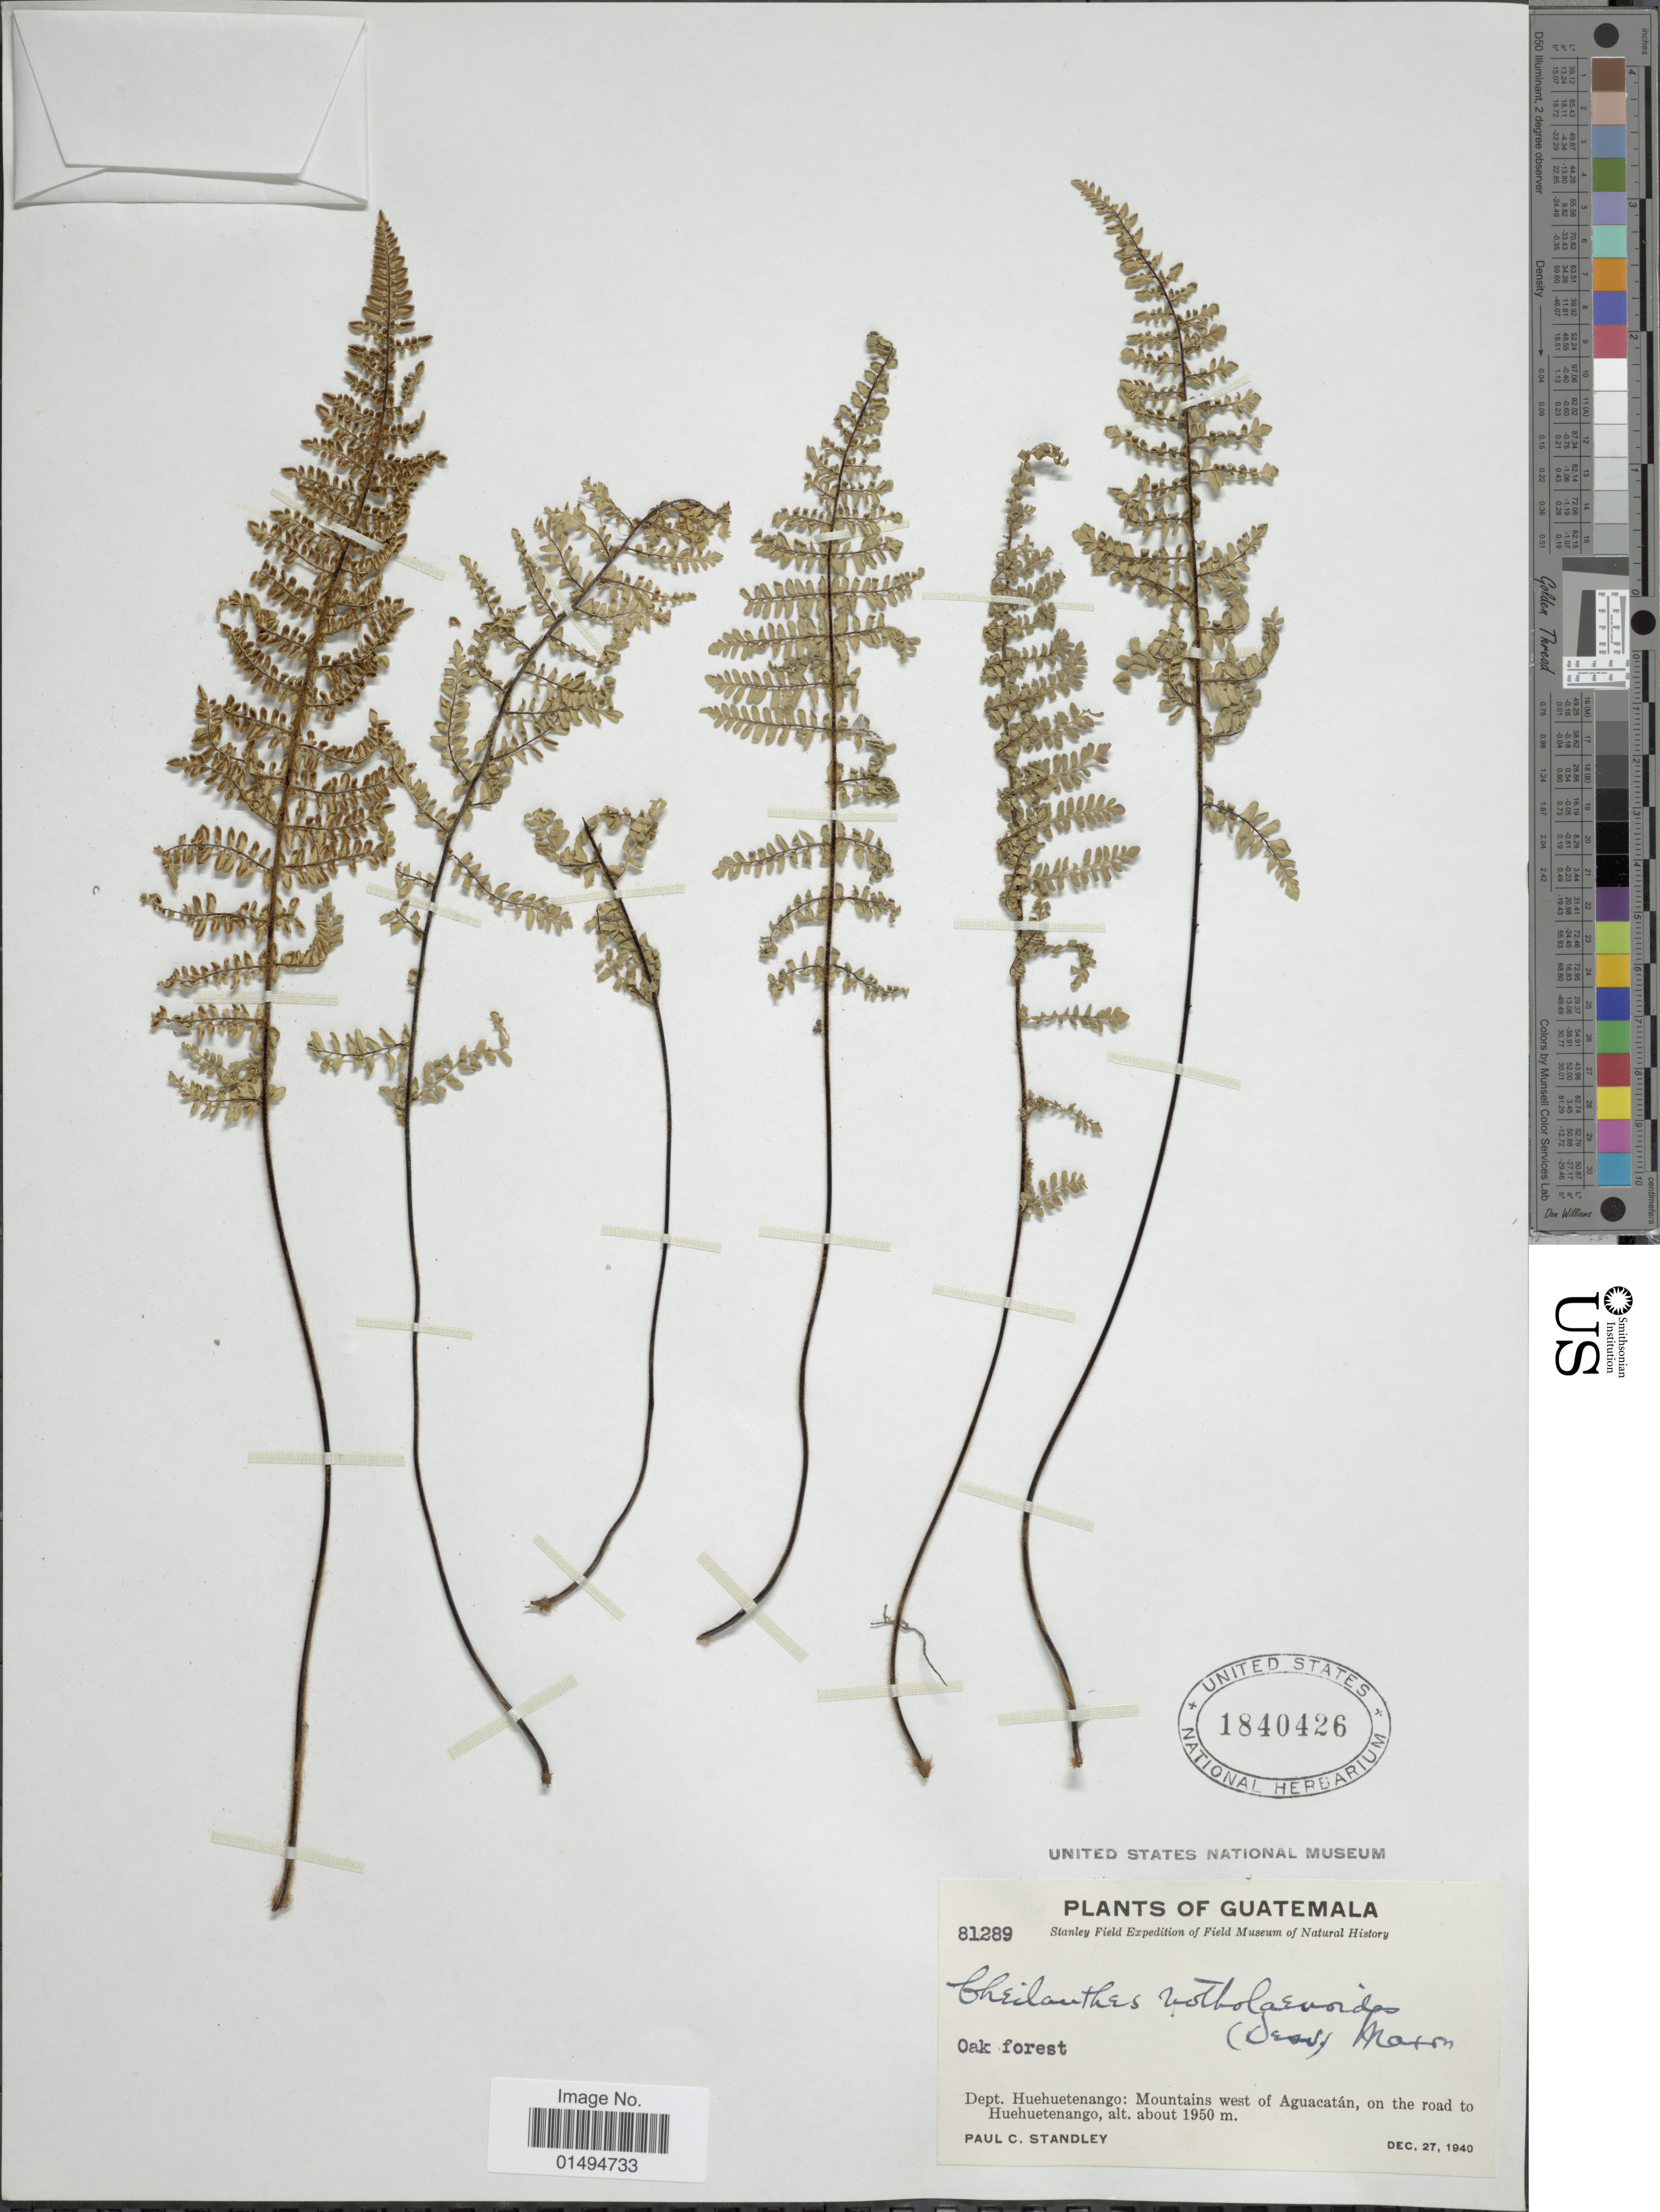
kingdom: Plantae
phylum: Tracheophyta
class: Polypodiopsida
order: Polypodiales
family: Pteridaceae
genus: Myriopteris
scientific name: Myriopteris notholaenoides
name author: (Desv.) Grusz & Windham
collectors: P. C. Standley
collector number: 81289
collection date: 1940-12-27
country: Guatemala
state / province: Huehuetenango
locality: Dept. Huehuetenango: Mountains west of Aguacatan,on the road to Huehuetenango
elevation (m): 1950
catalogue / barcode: US 1840426